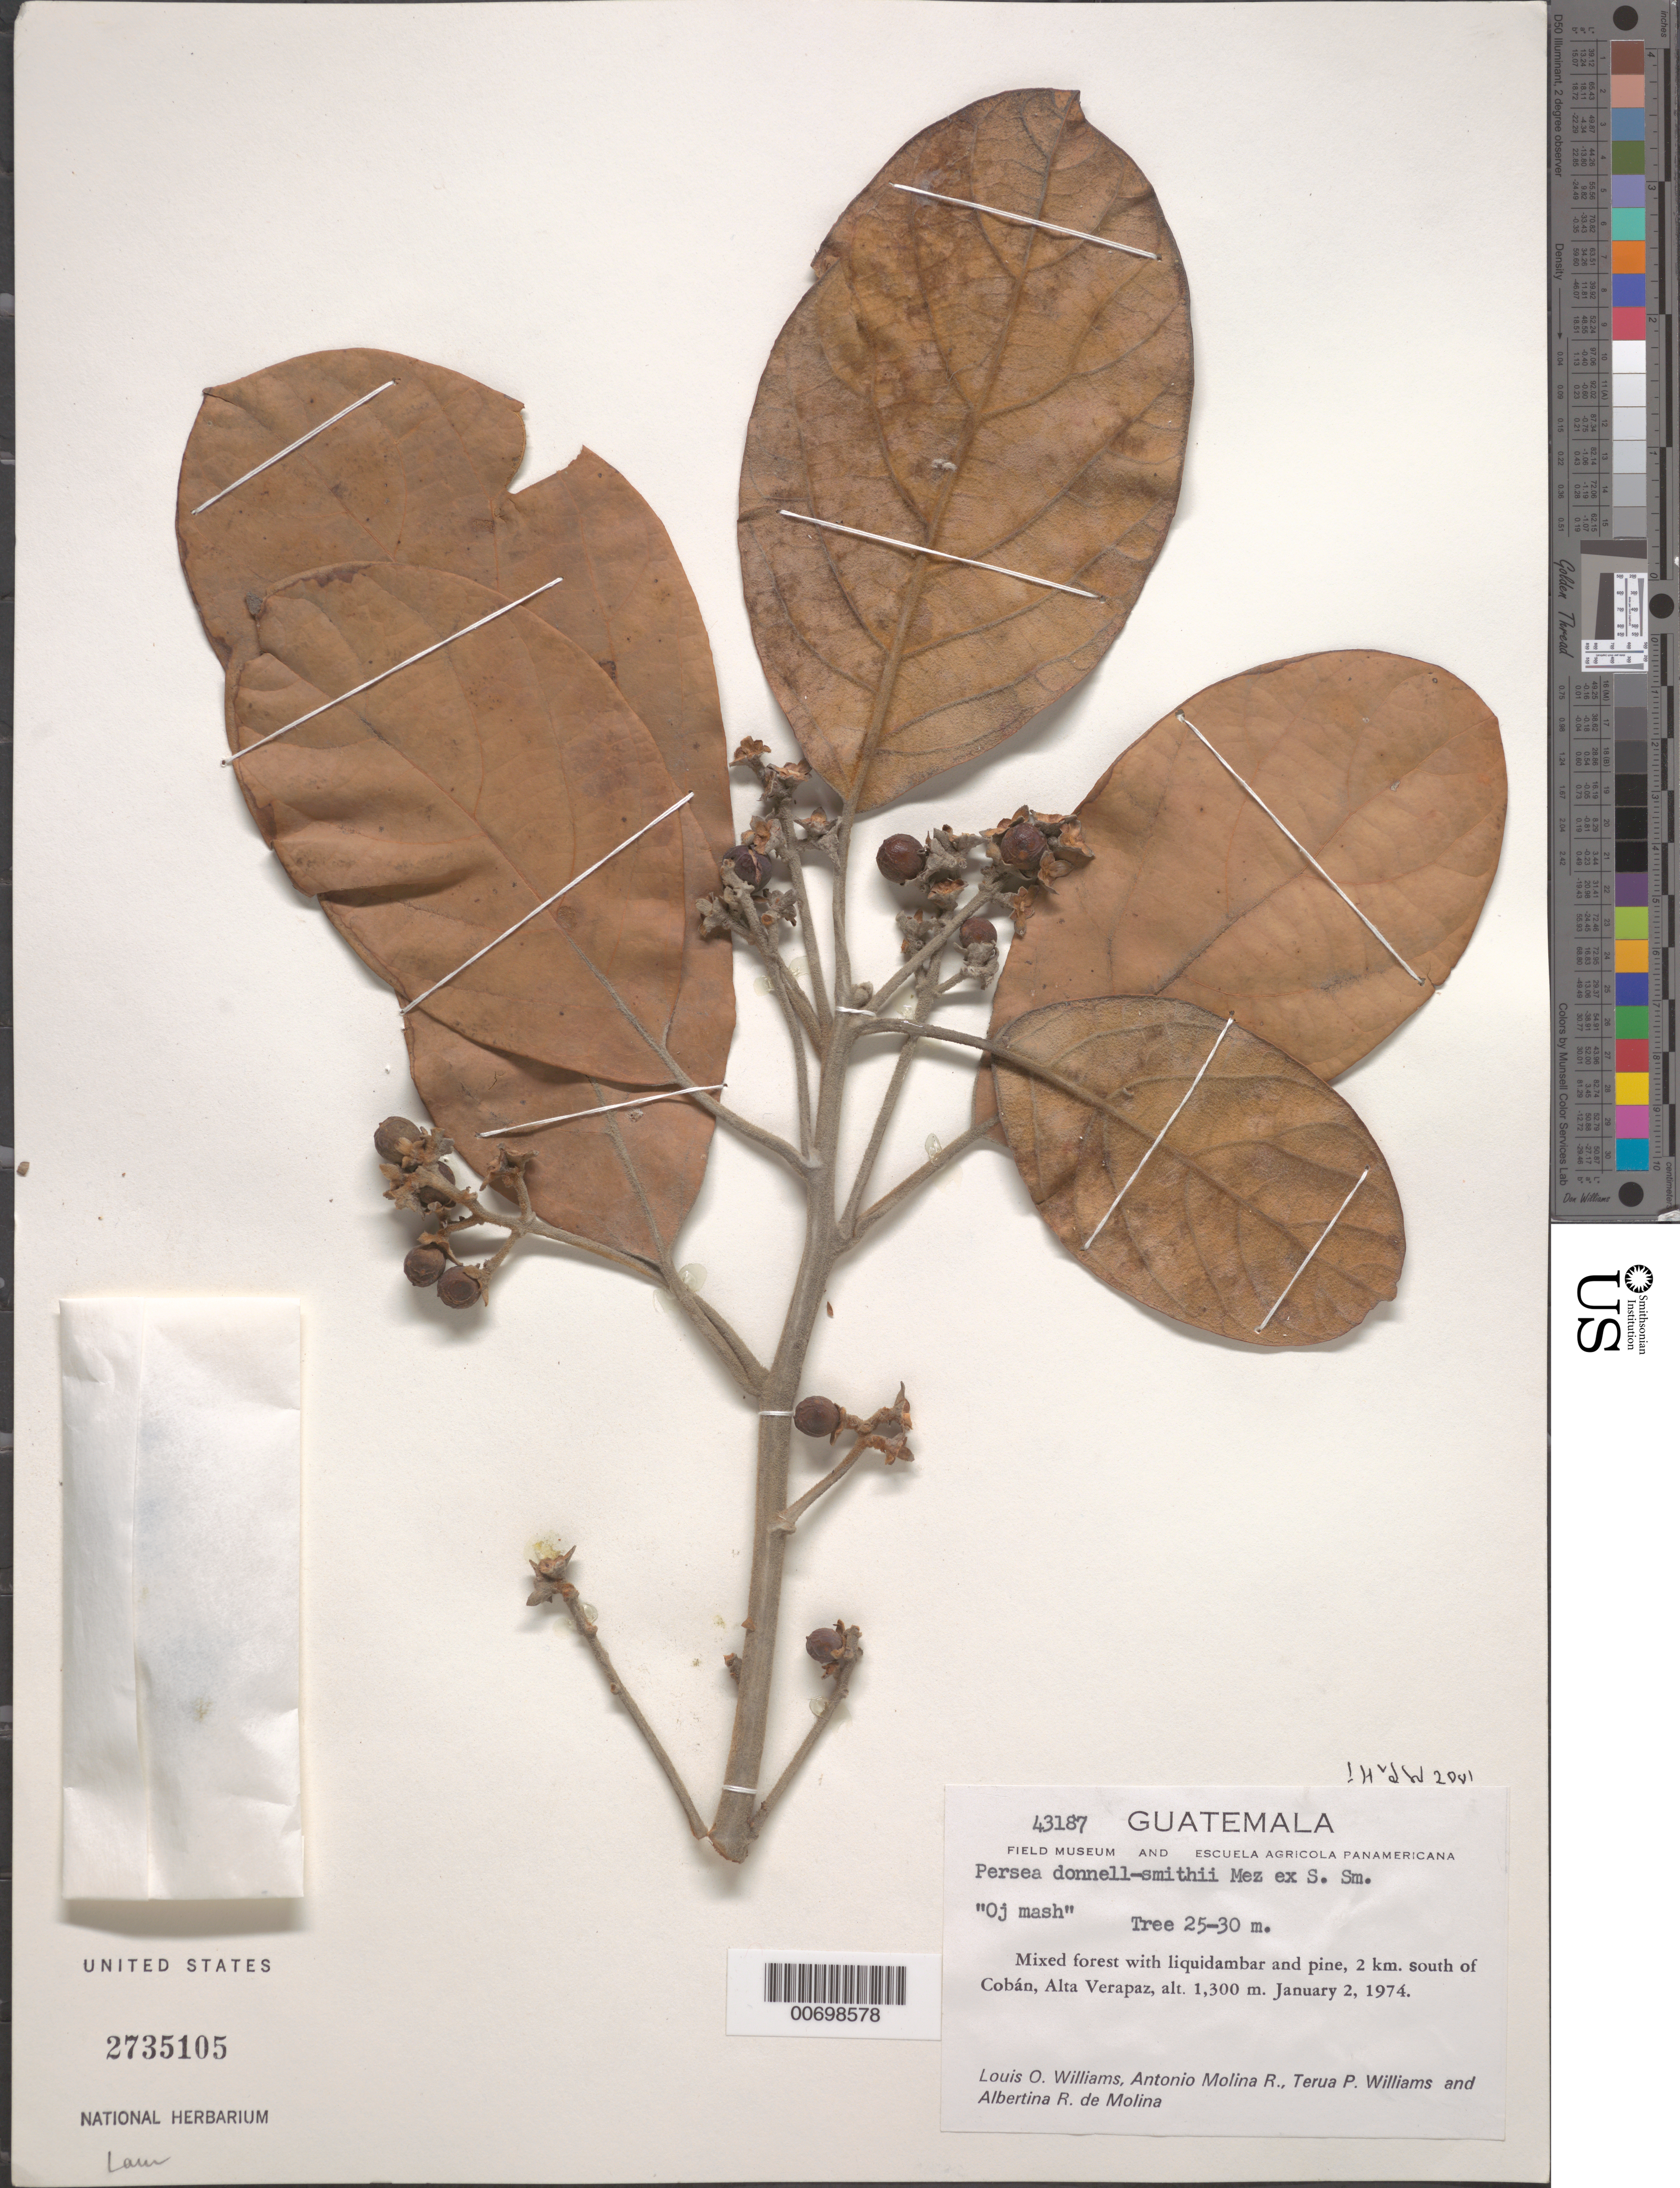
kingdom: Plantae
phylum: Tracheophyta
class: Magnoliopsida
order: Laurales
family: Lauraceae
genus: Persea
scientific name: Persea donnell-smithii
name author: Mez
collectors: L. O. Williams, A. Molina R. & T. P. Williams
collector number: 43187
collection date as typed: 02 Jan 1974 or 01 Feb 1974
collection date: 1974-01-02 or 1974-02-01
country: Guatemala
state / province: Alta Verapaz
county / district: Coban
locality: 2 km S of Coban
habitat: Mixed forest with liquidambar and pine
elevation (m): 1300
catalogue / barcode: US 2735105